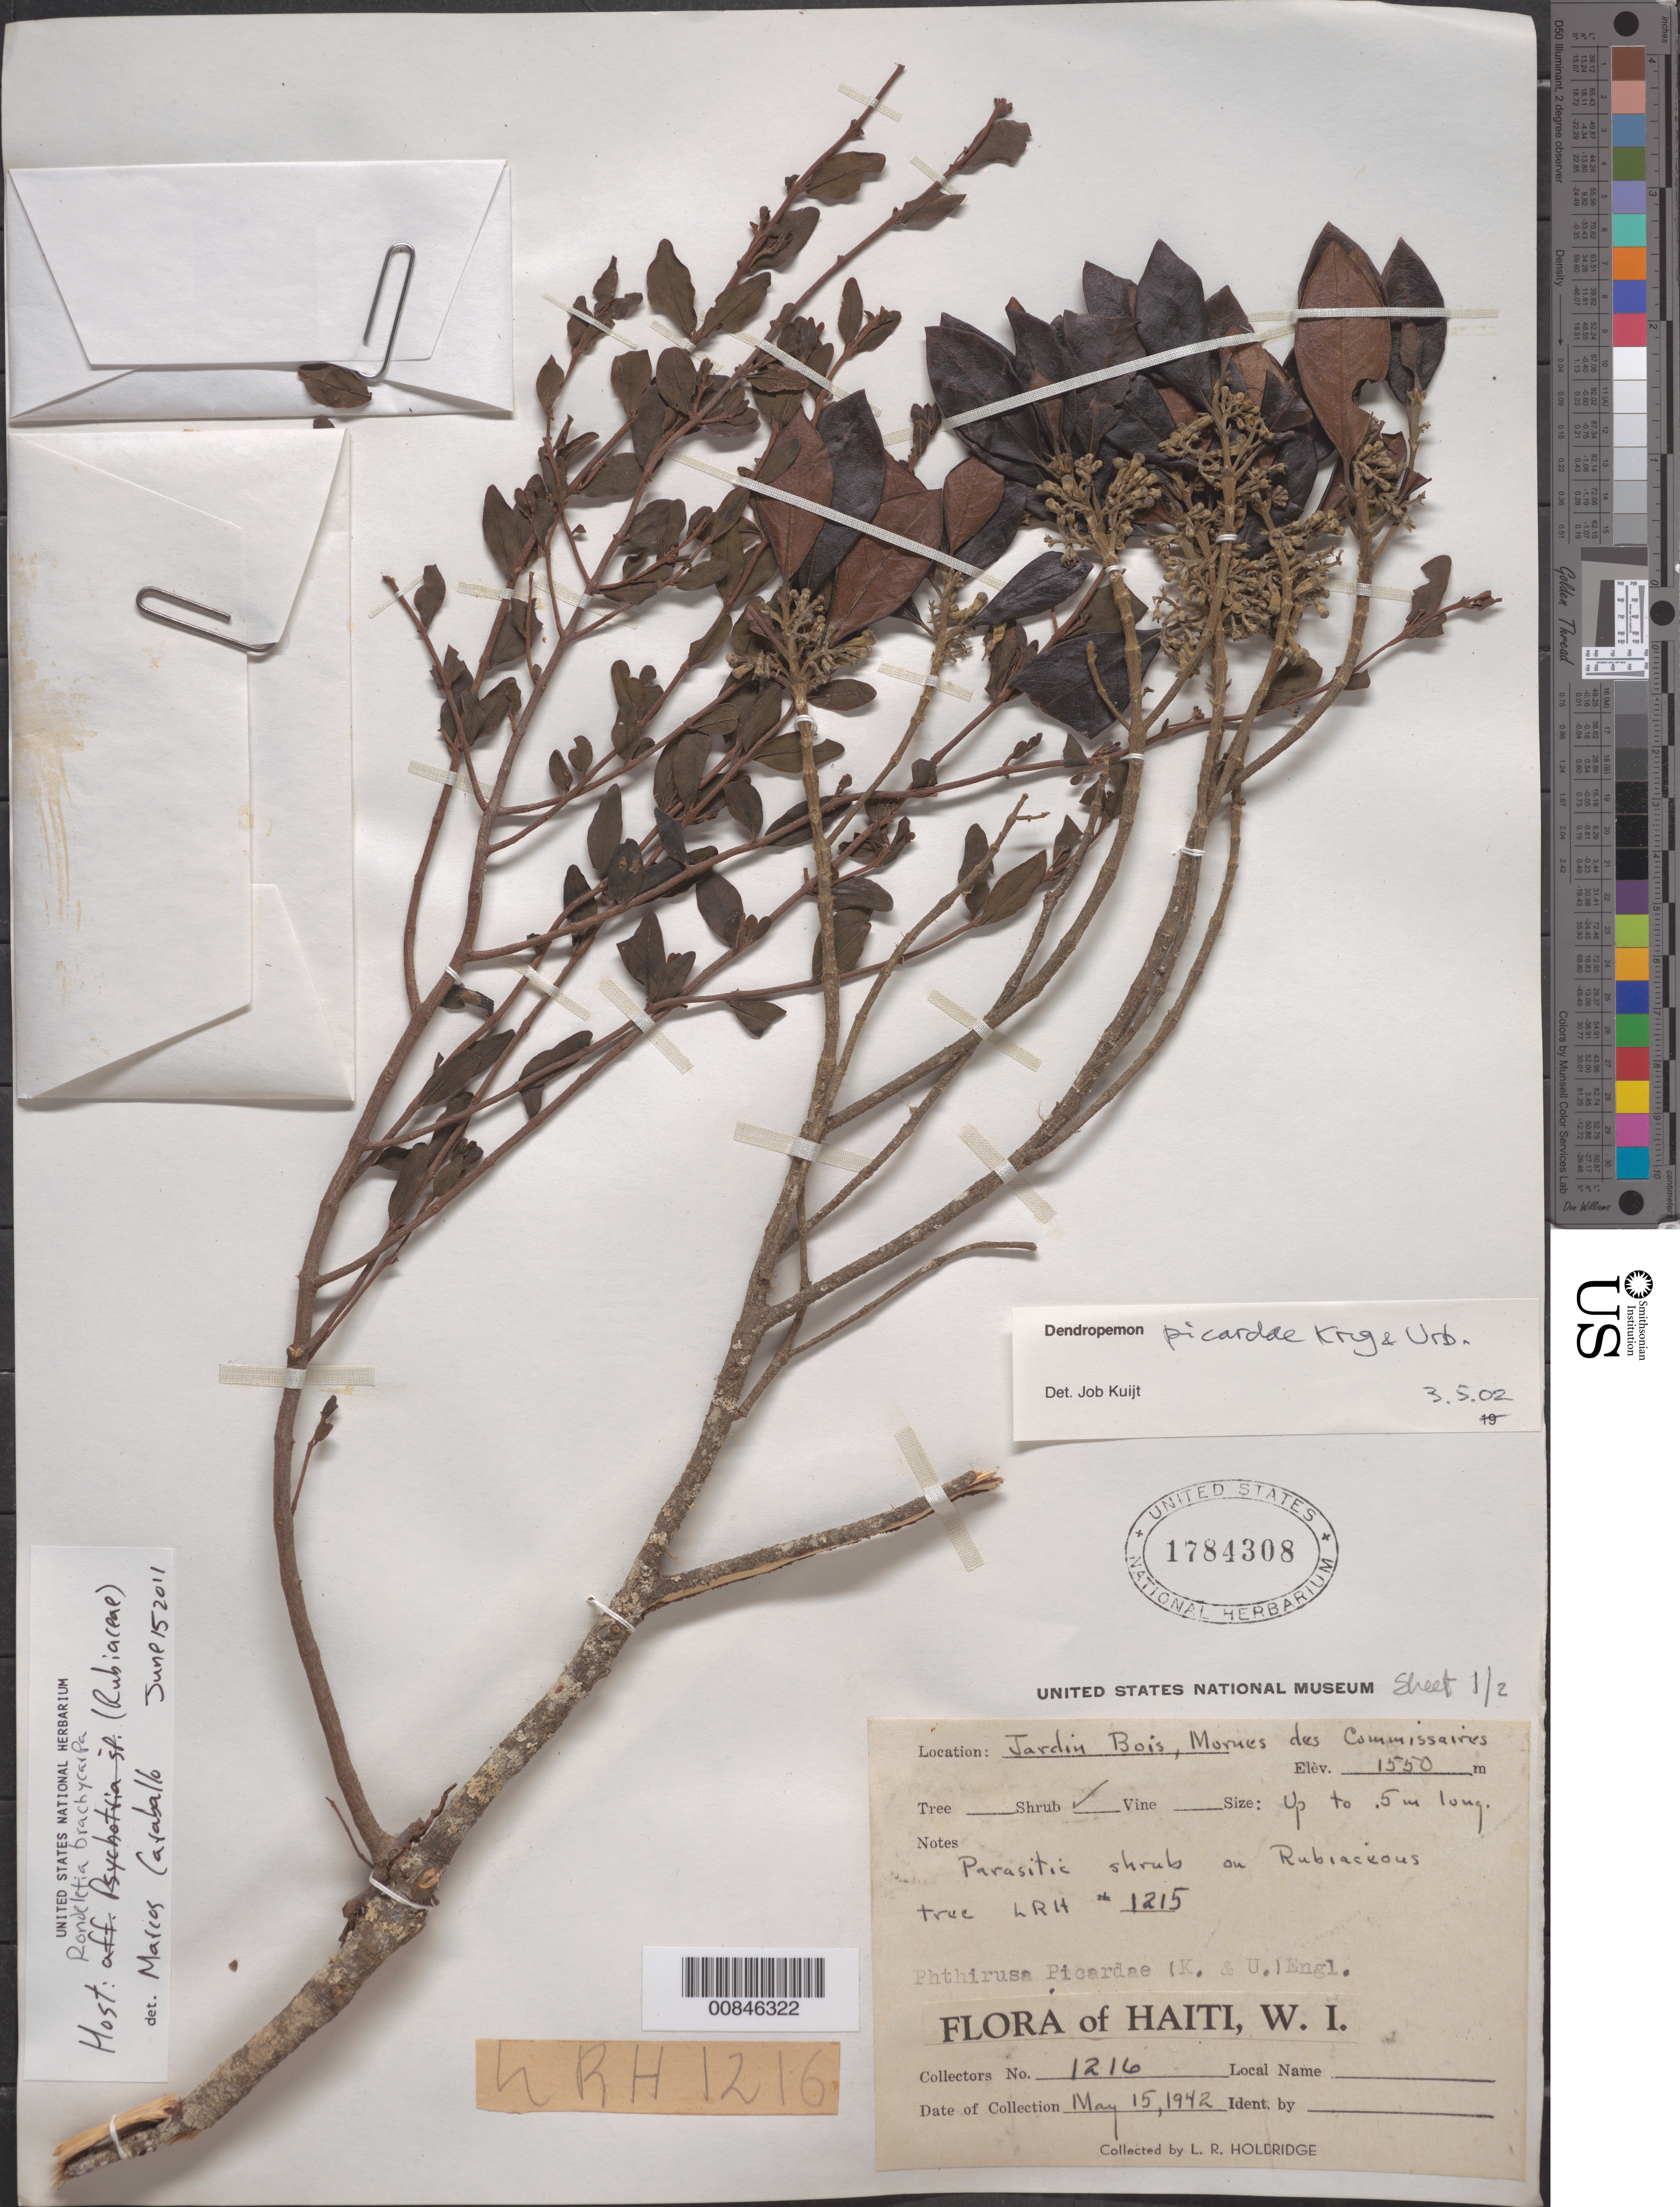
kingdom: Plantae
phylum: Tracheophyta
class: Magnoliopsida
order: Santalales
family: Loranthaceae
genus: Dendropemon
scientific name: Dendropemon picardae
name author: Krug & Urb.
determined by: Kuijt, Job, (CANADA)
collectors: L. Holdridge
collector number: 1216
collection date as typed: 15 May 1942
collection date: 1942-05-15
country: Haiti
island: Hispaniola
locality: Jardin Bois, Mornes des Commissaires.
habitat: On Rubiaceous tree LRH #1215.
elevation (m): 1550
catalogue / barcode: US 1784308